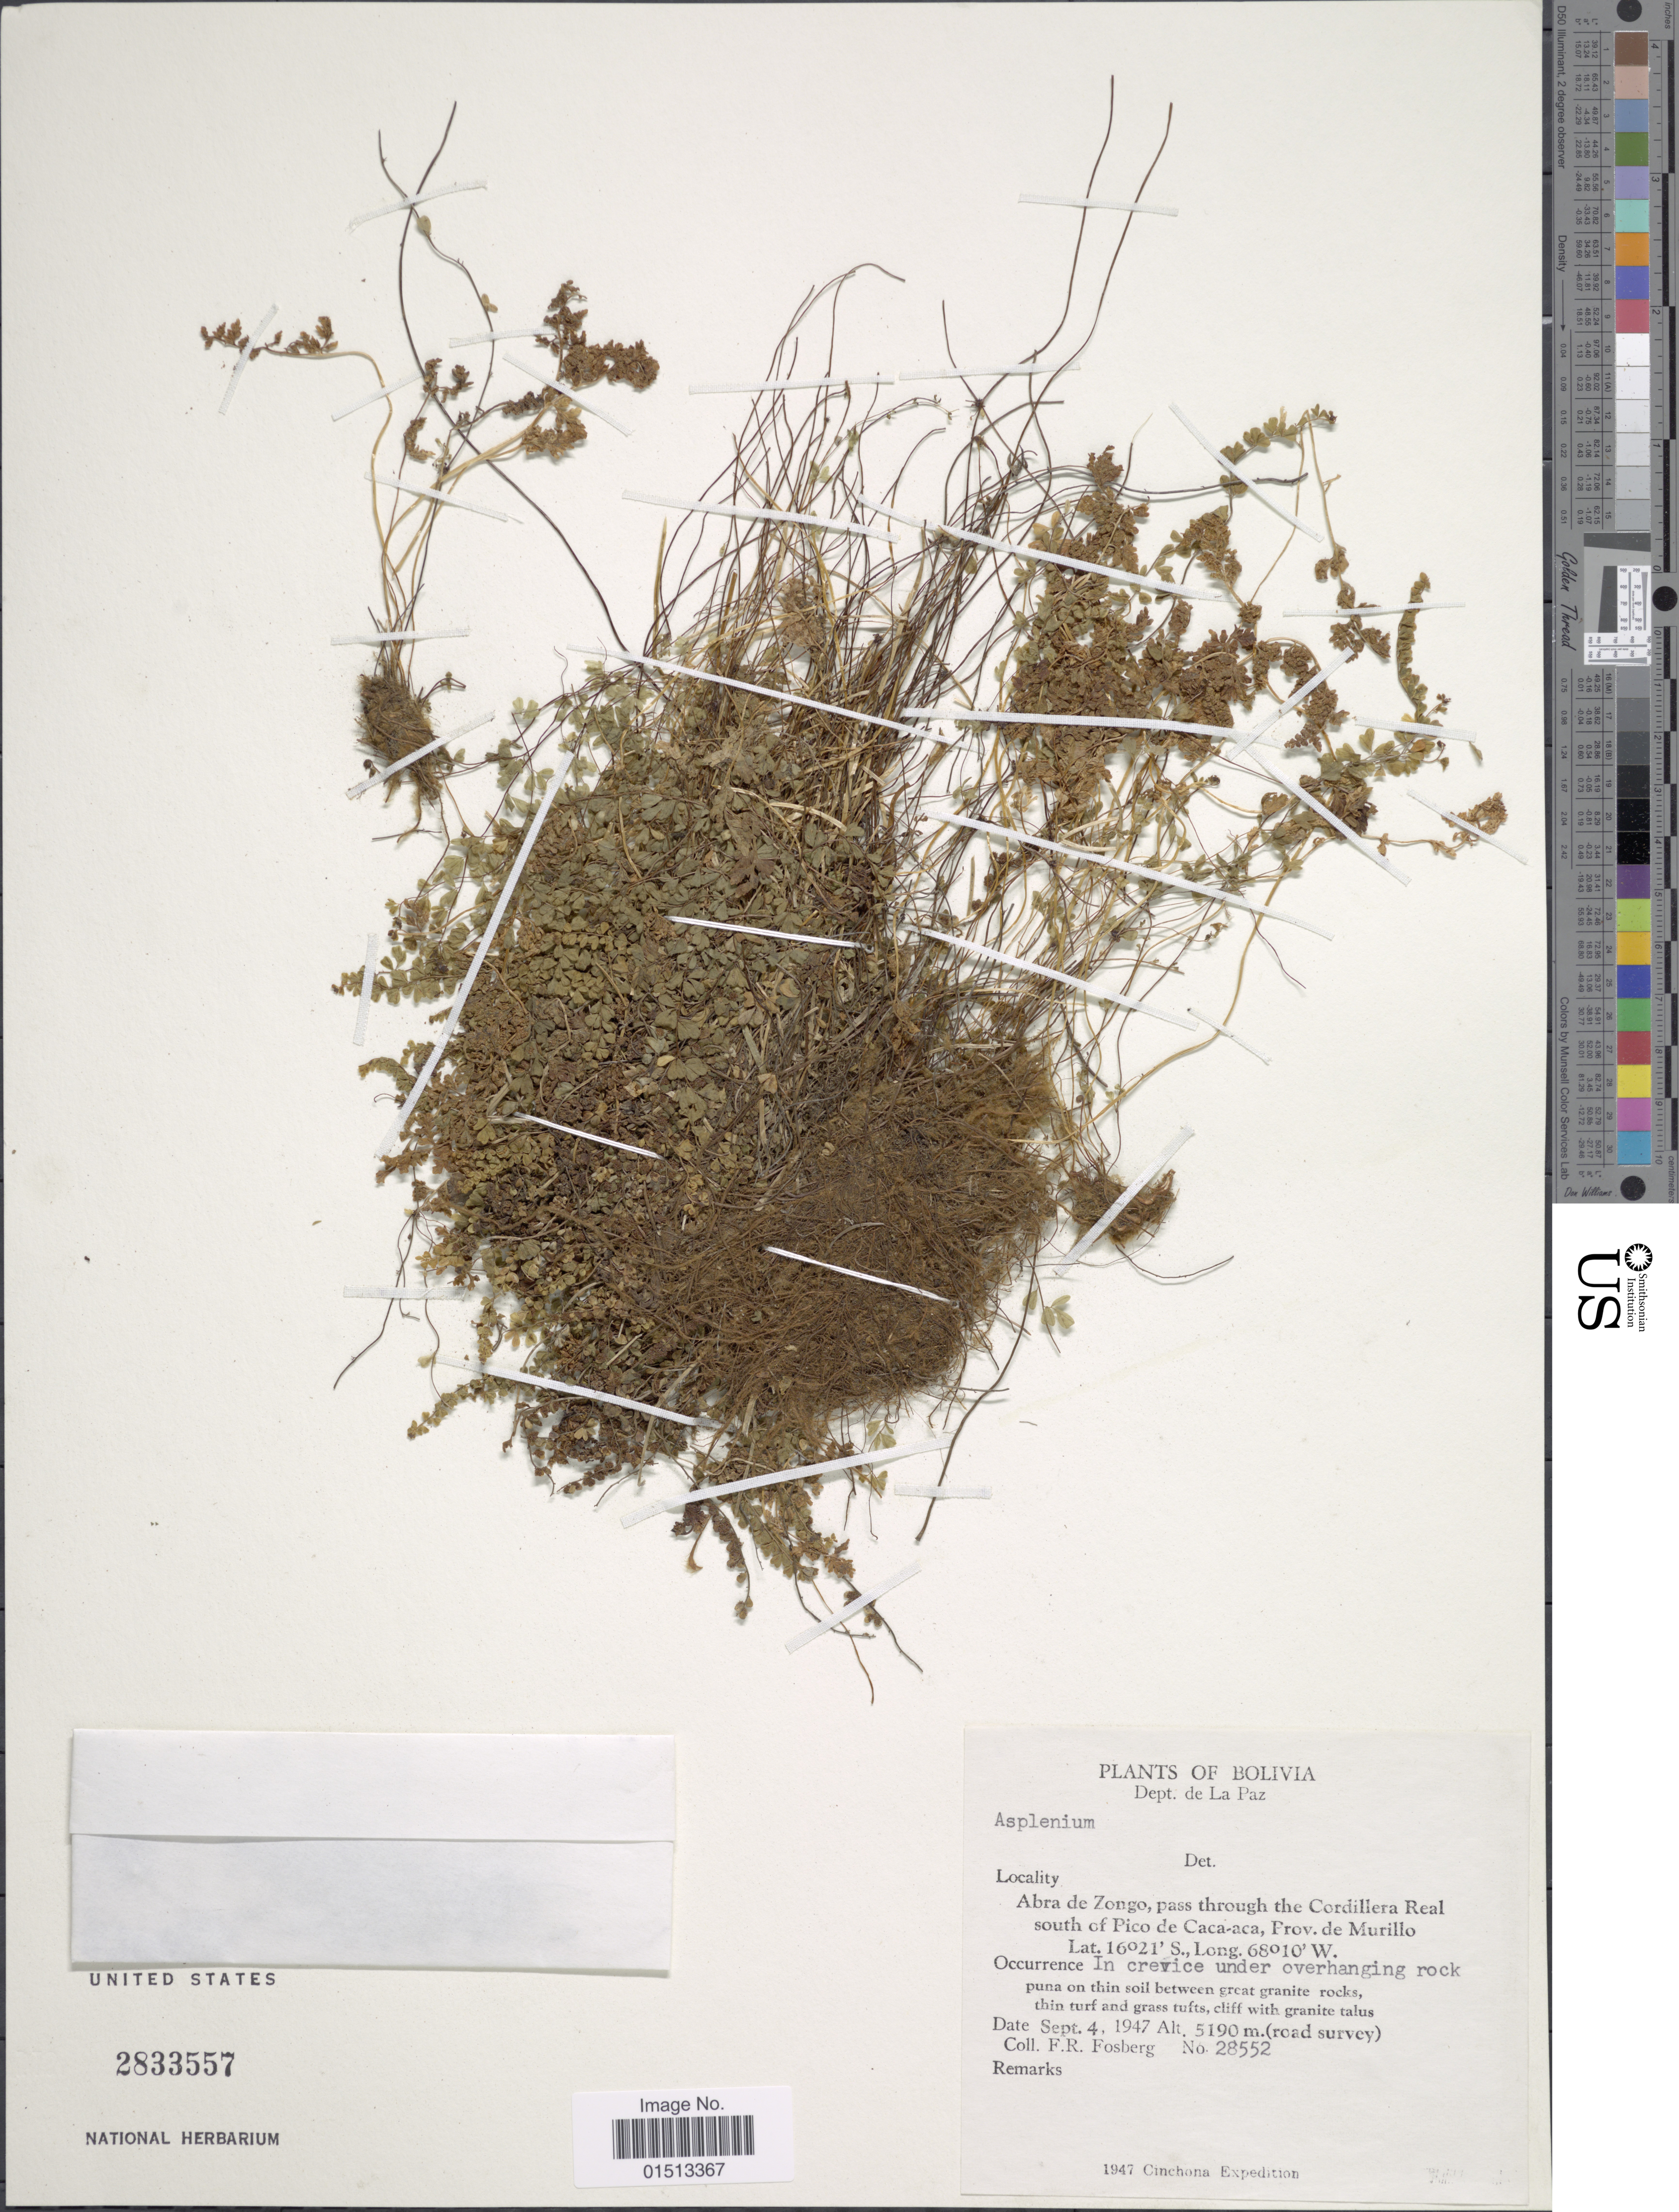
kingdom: Plantae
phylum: Tracheophyta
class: Polypodiopsida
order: Polypodiales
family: Aspleniaceae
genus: Asplenium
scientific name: Asplenium triphyllum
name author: C. Presl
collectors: F. R. Fosberg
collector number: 28552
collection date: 1947-09-04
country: Bolivia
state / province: La Paz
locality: Abra de Zongo, pass through the Cordillera Real south of Pico de Caca-aca, prov. de Murillo.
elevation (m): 5190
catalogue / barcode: US 2833557